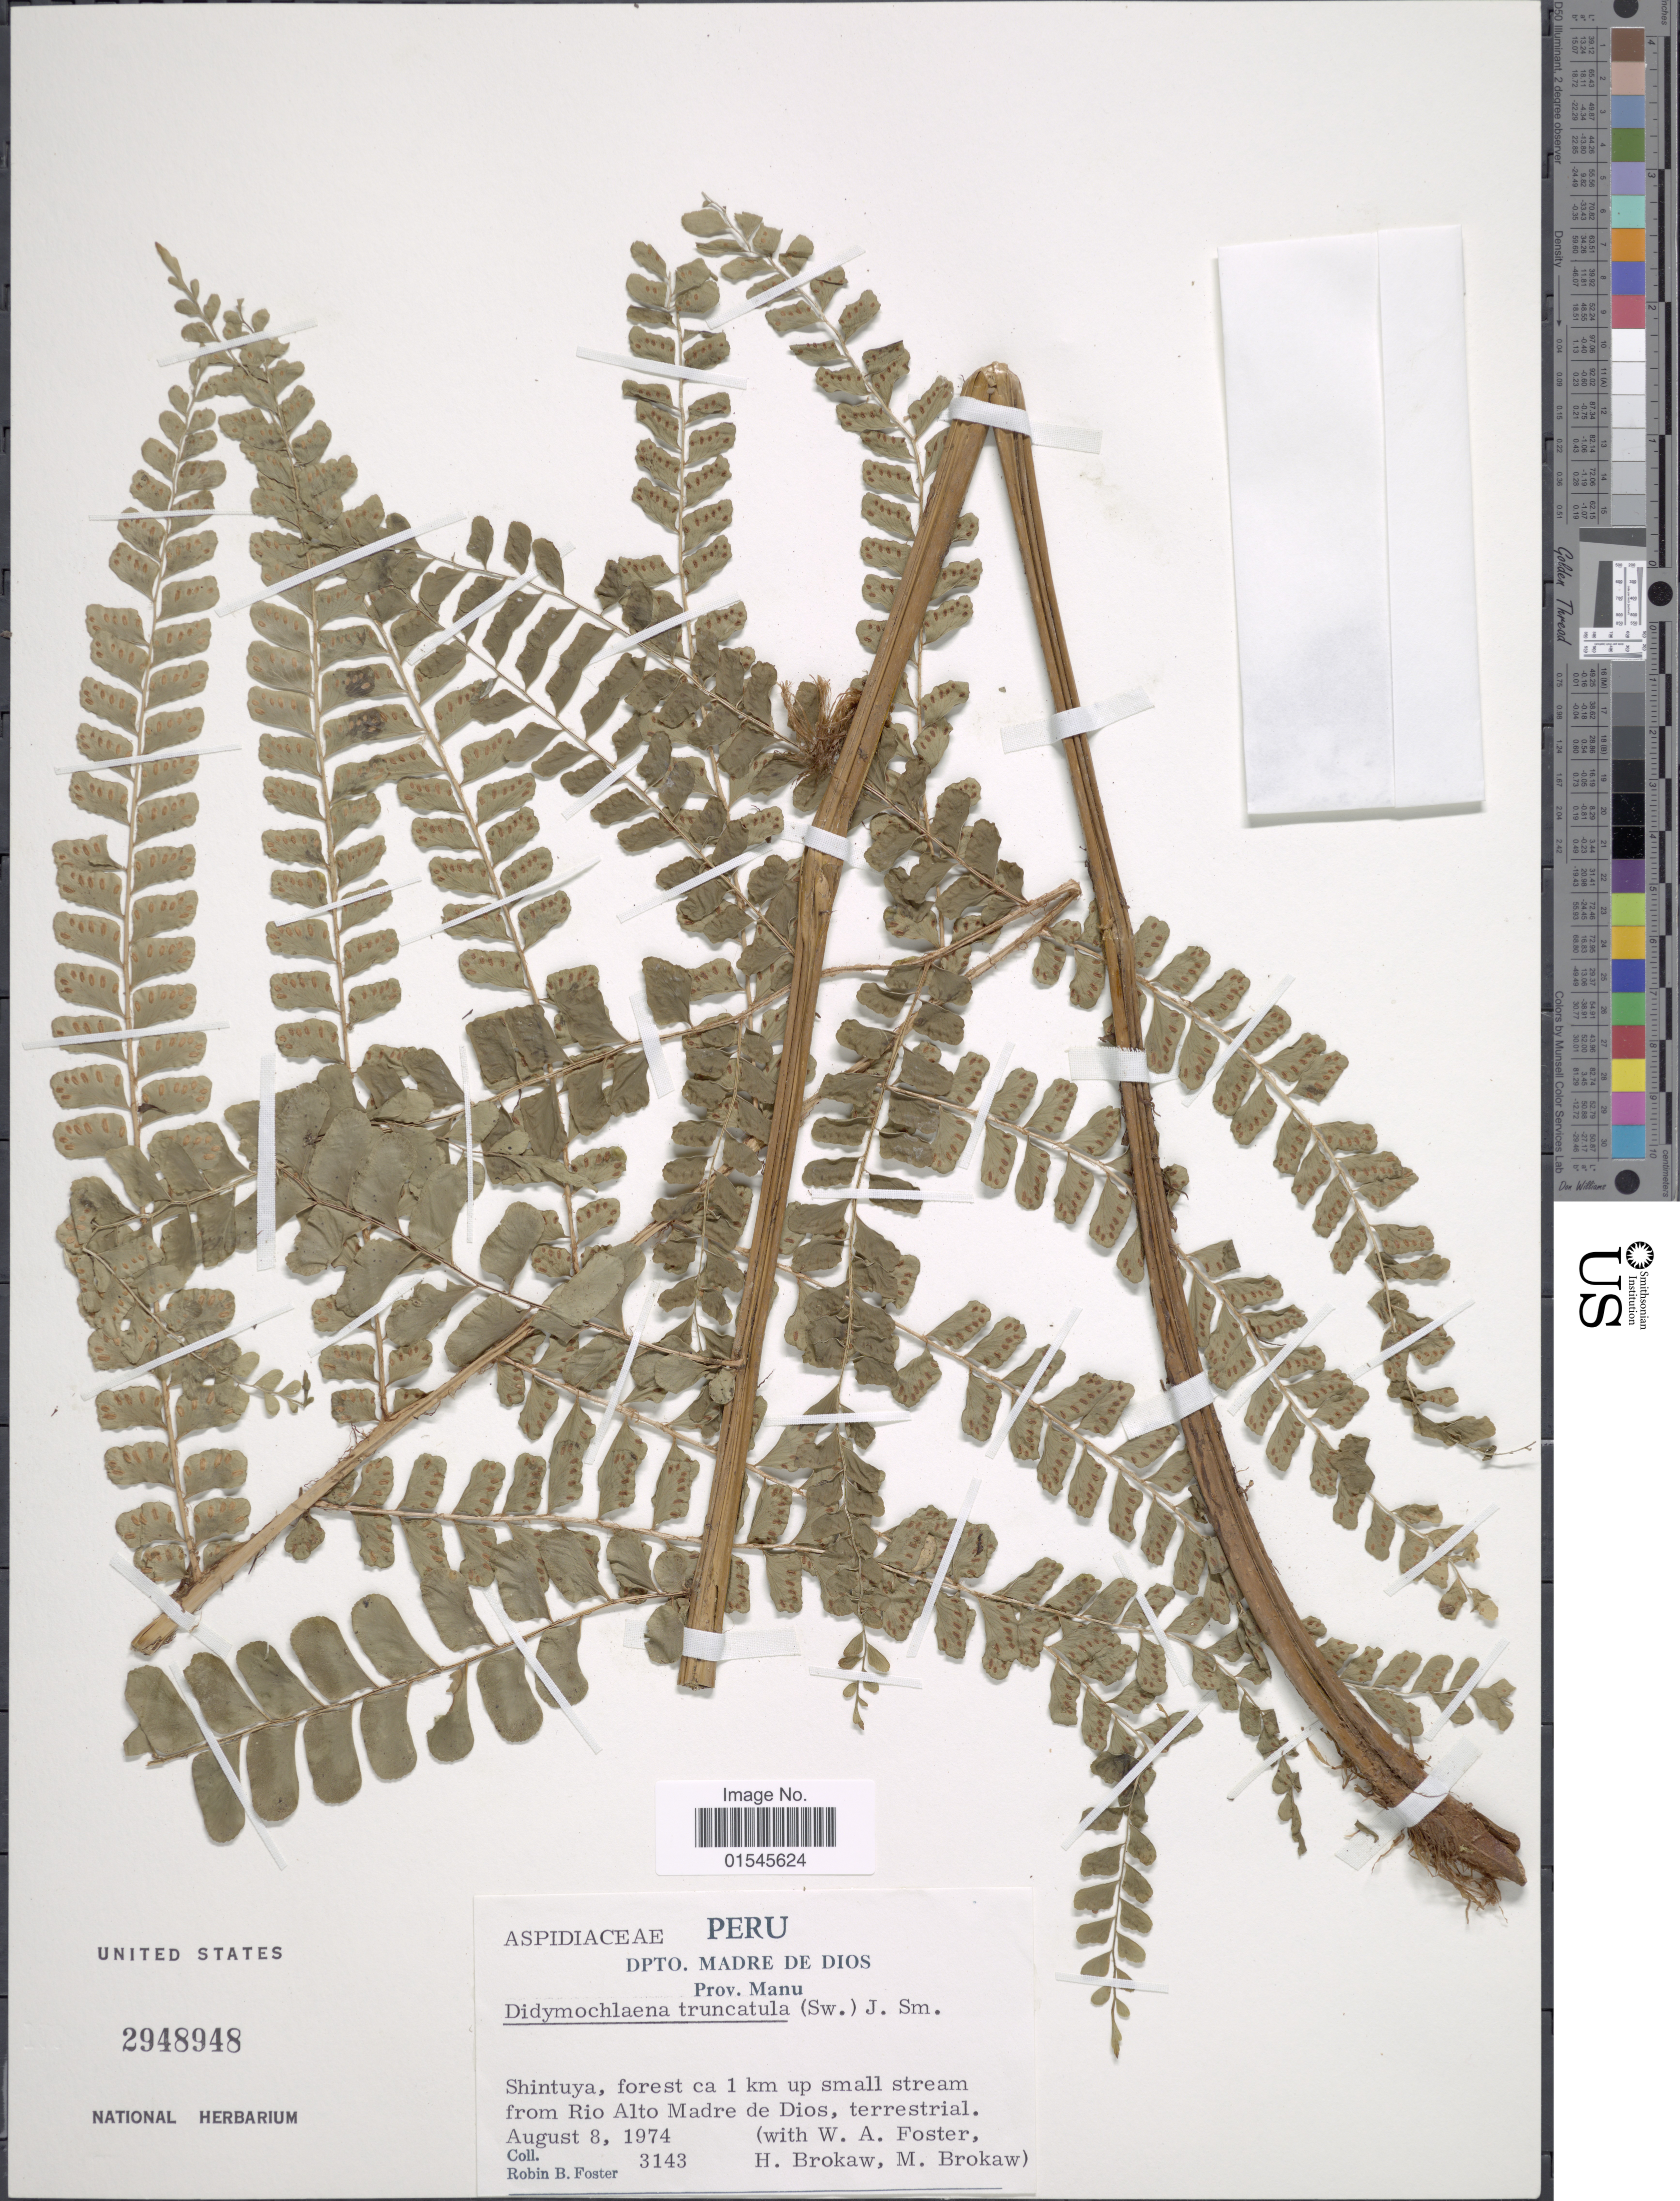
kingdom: Plantae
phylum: Tracheophyta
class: Polypodiopsida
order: Polypodiales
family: Didymochlaenaceae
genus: Didymochlaena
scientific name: Didymochlaena truncatula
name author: (Sw.) J. Sm.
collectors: R. B. Foster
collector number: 3143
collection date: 1974-08-08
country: Peru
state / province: Madre de Dios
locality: Dpto Madre de Dios, Prov. Manu, Shintuya, forest ca 1 km up small stream from Rio Alto Madre de Dios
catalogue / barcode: US 2948948